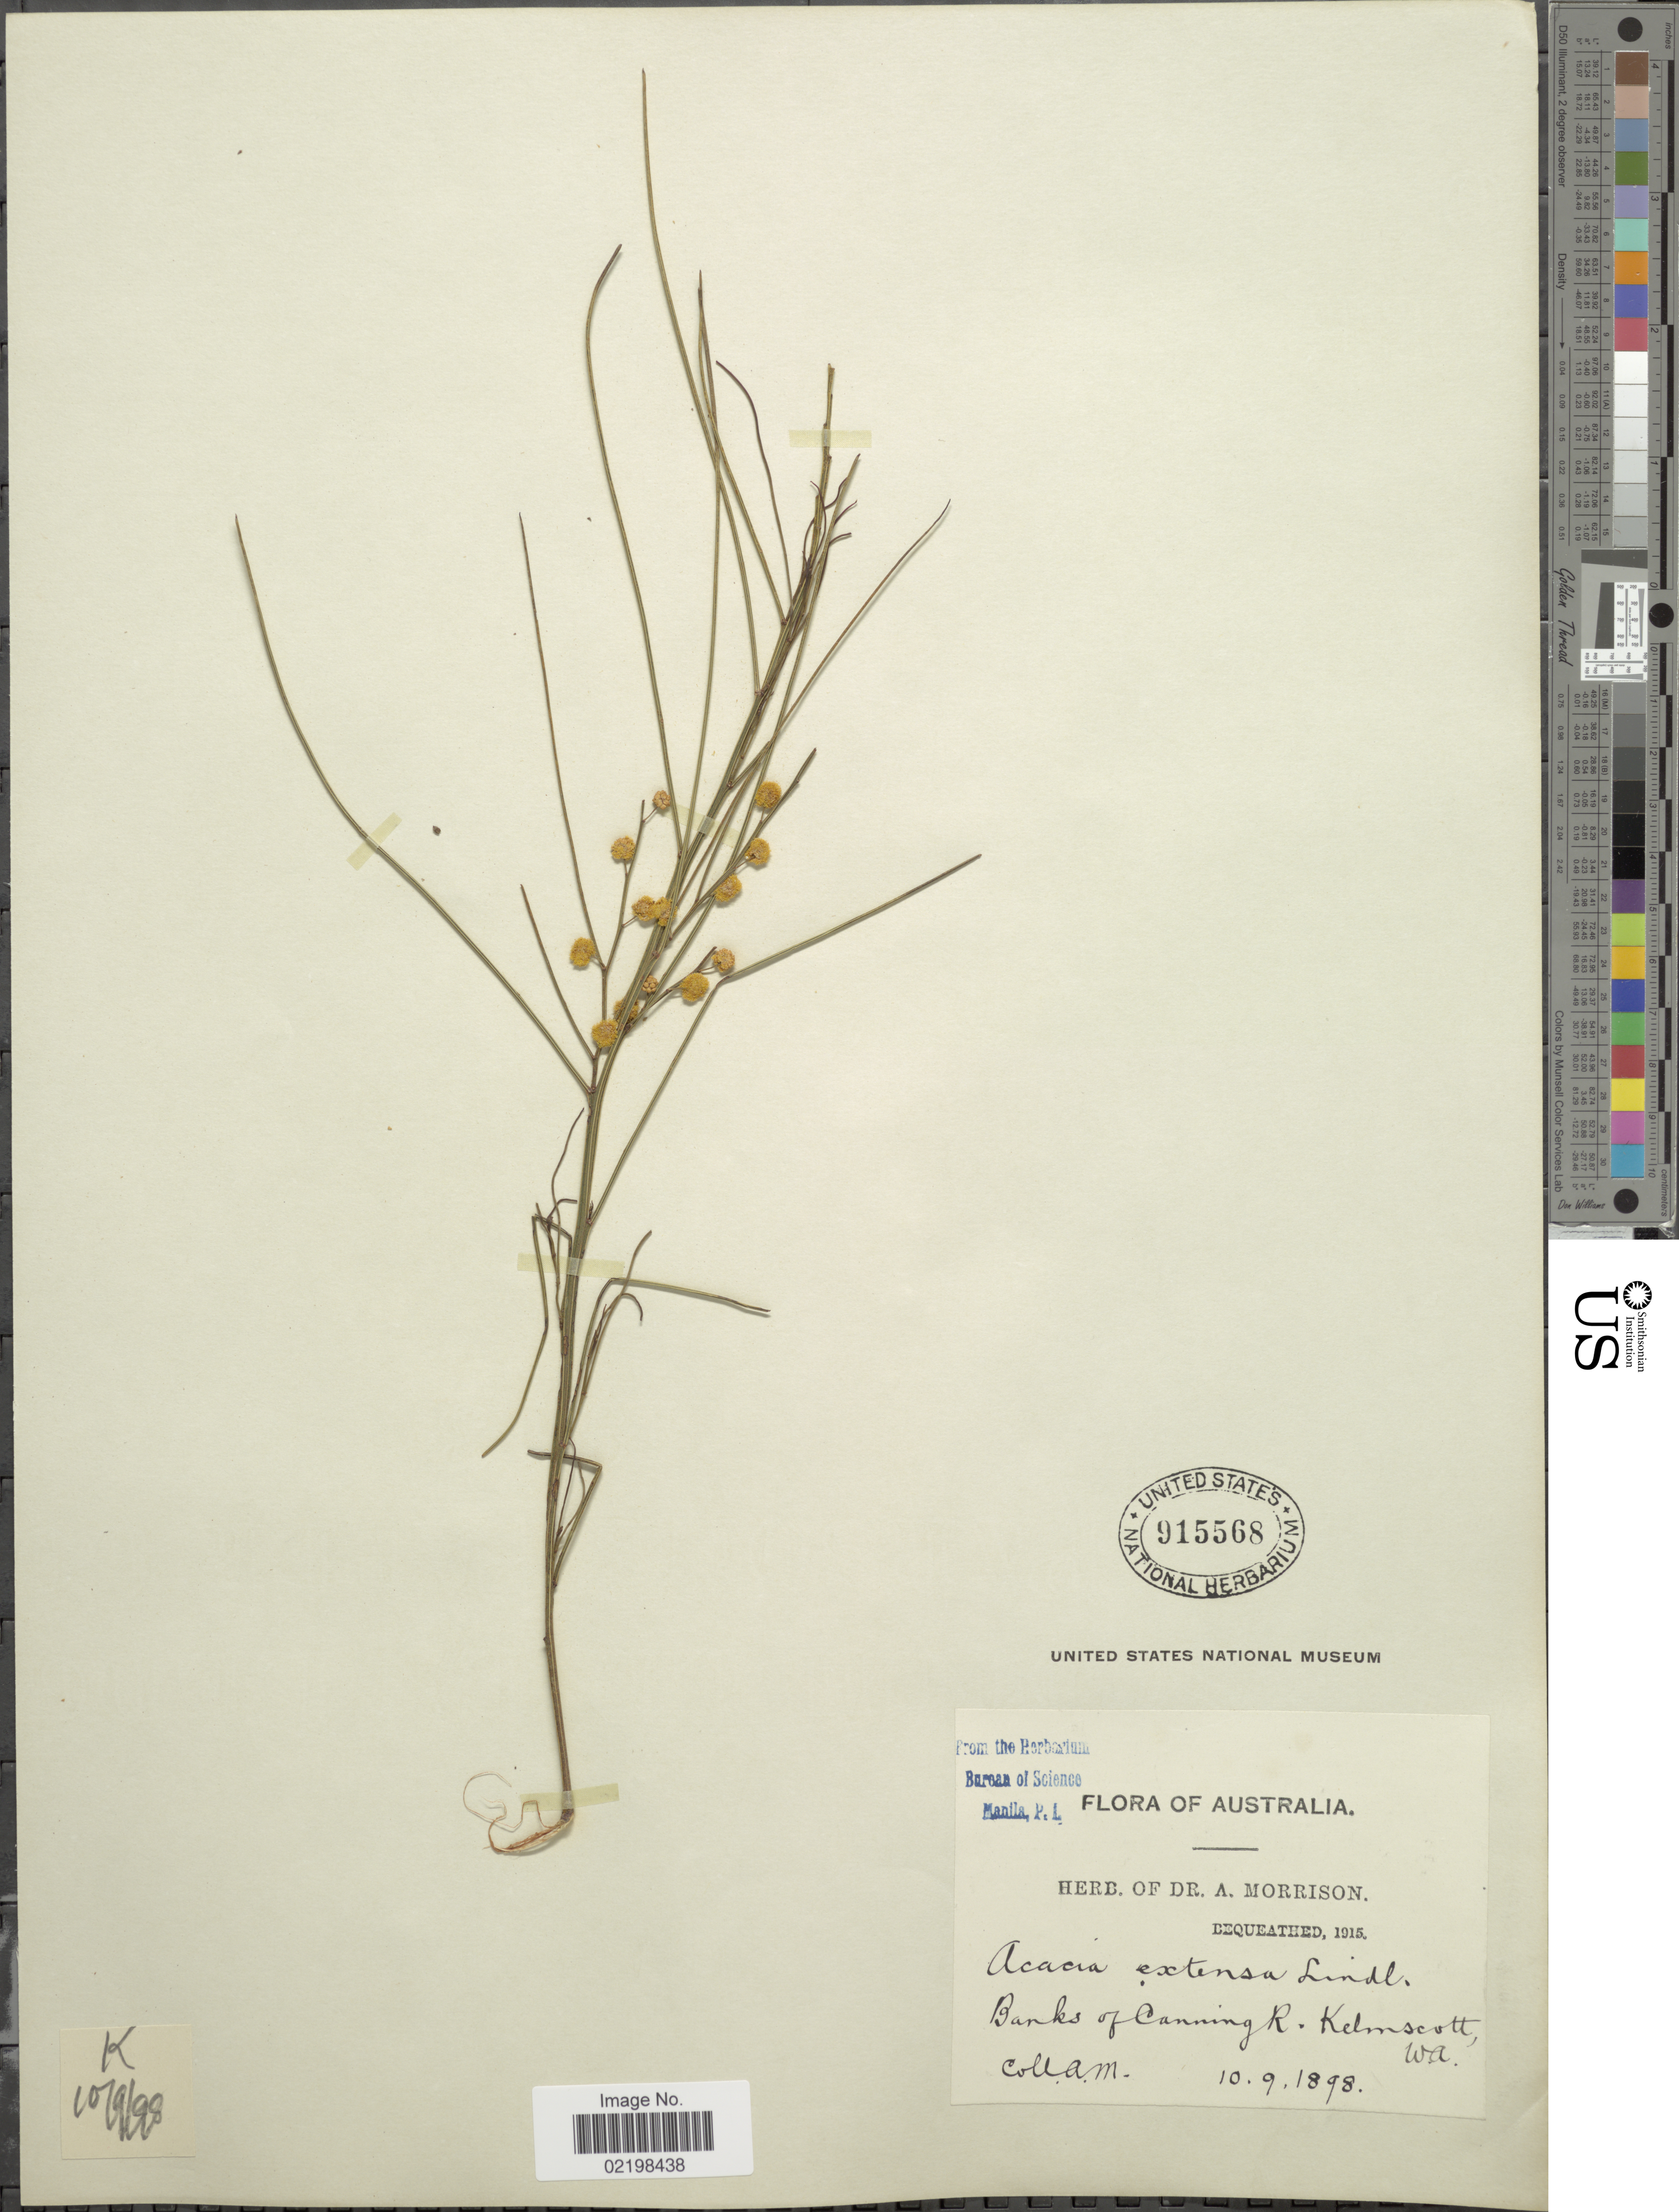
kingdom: Plantae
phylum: Tracheophyta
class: Magnoliopsida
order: Fabales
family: Fabaceae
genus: Acacia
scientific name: Acacia extensa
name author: Lindl.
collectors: A. Morrison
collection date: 1898-09-10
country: Australia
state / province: Western Australia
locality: Banks of Canning R. Kelmscott. WA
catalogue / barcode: US 915568